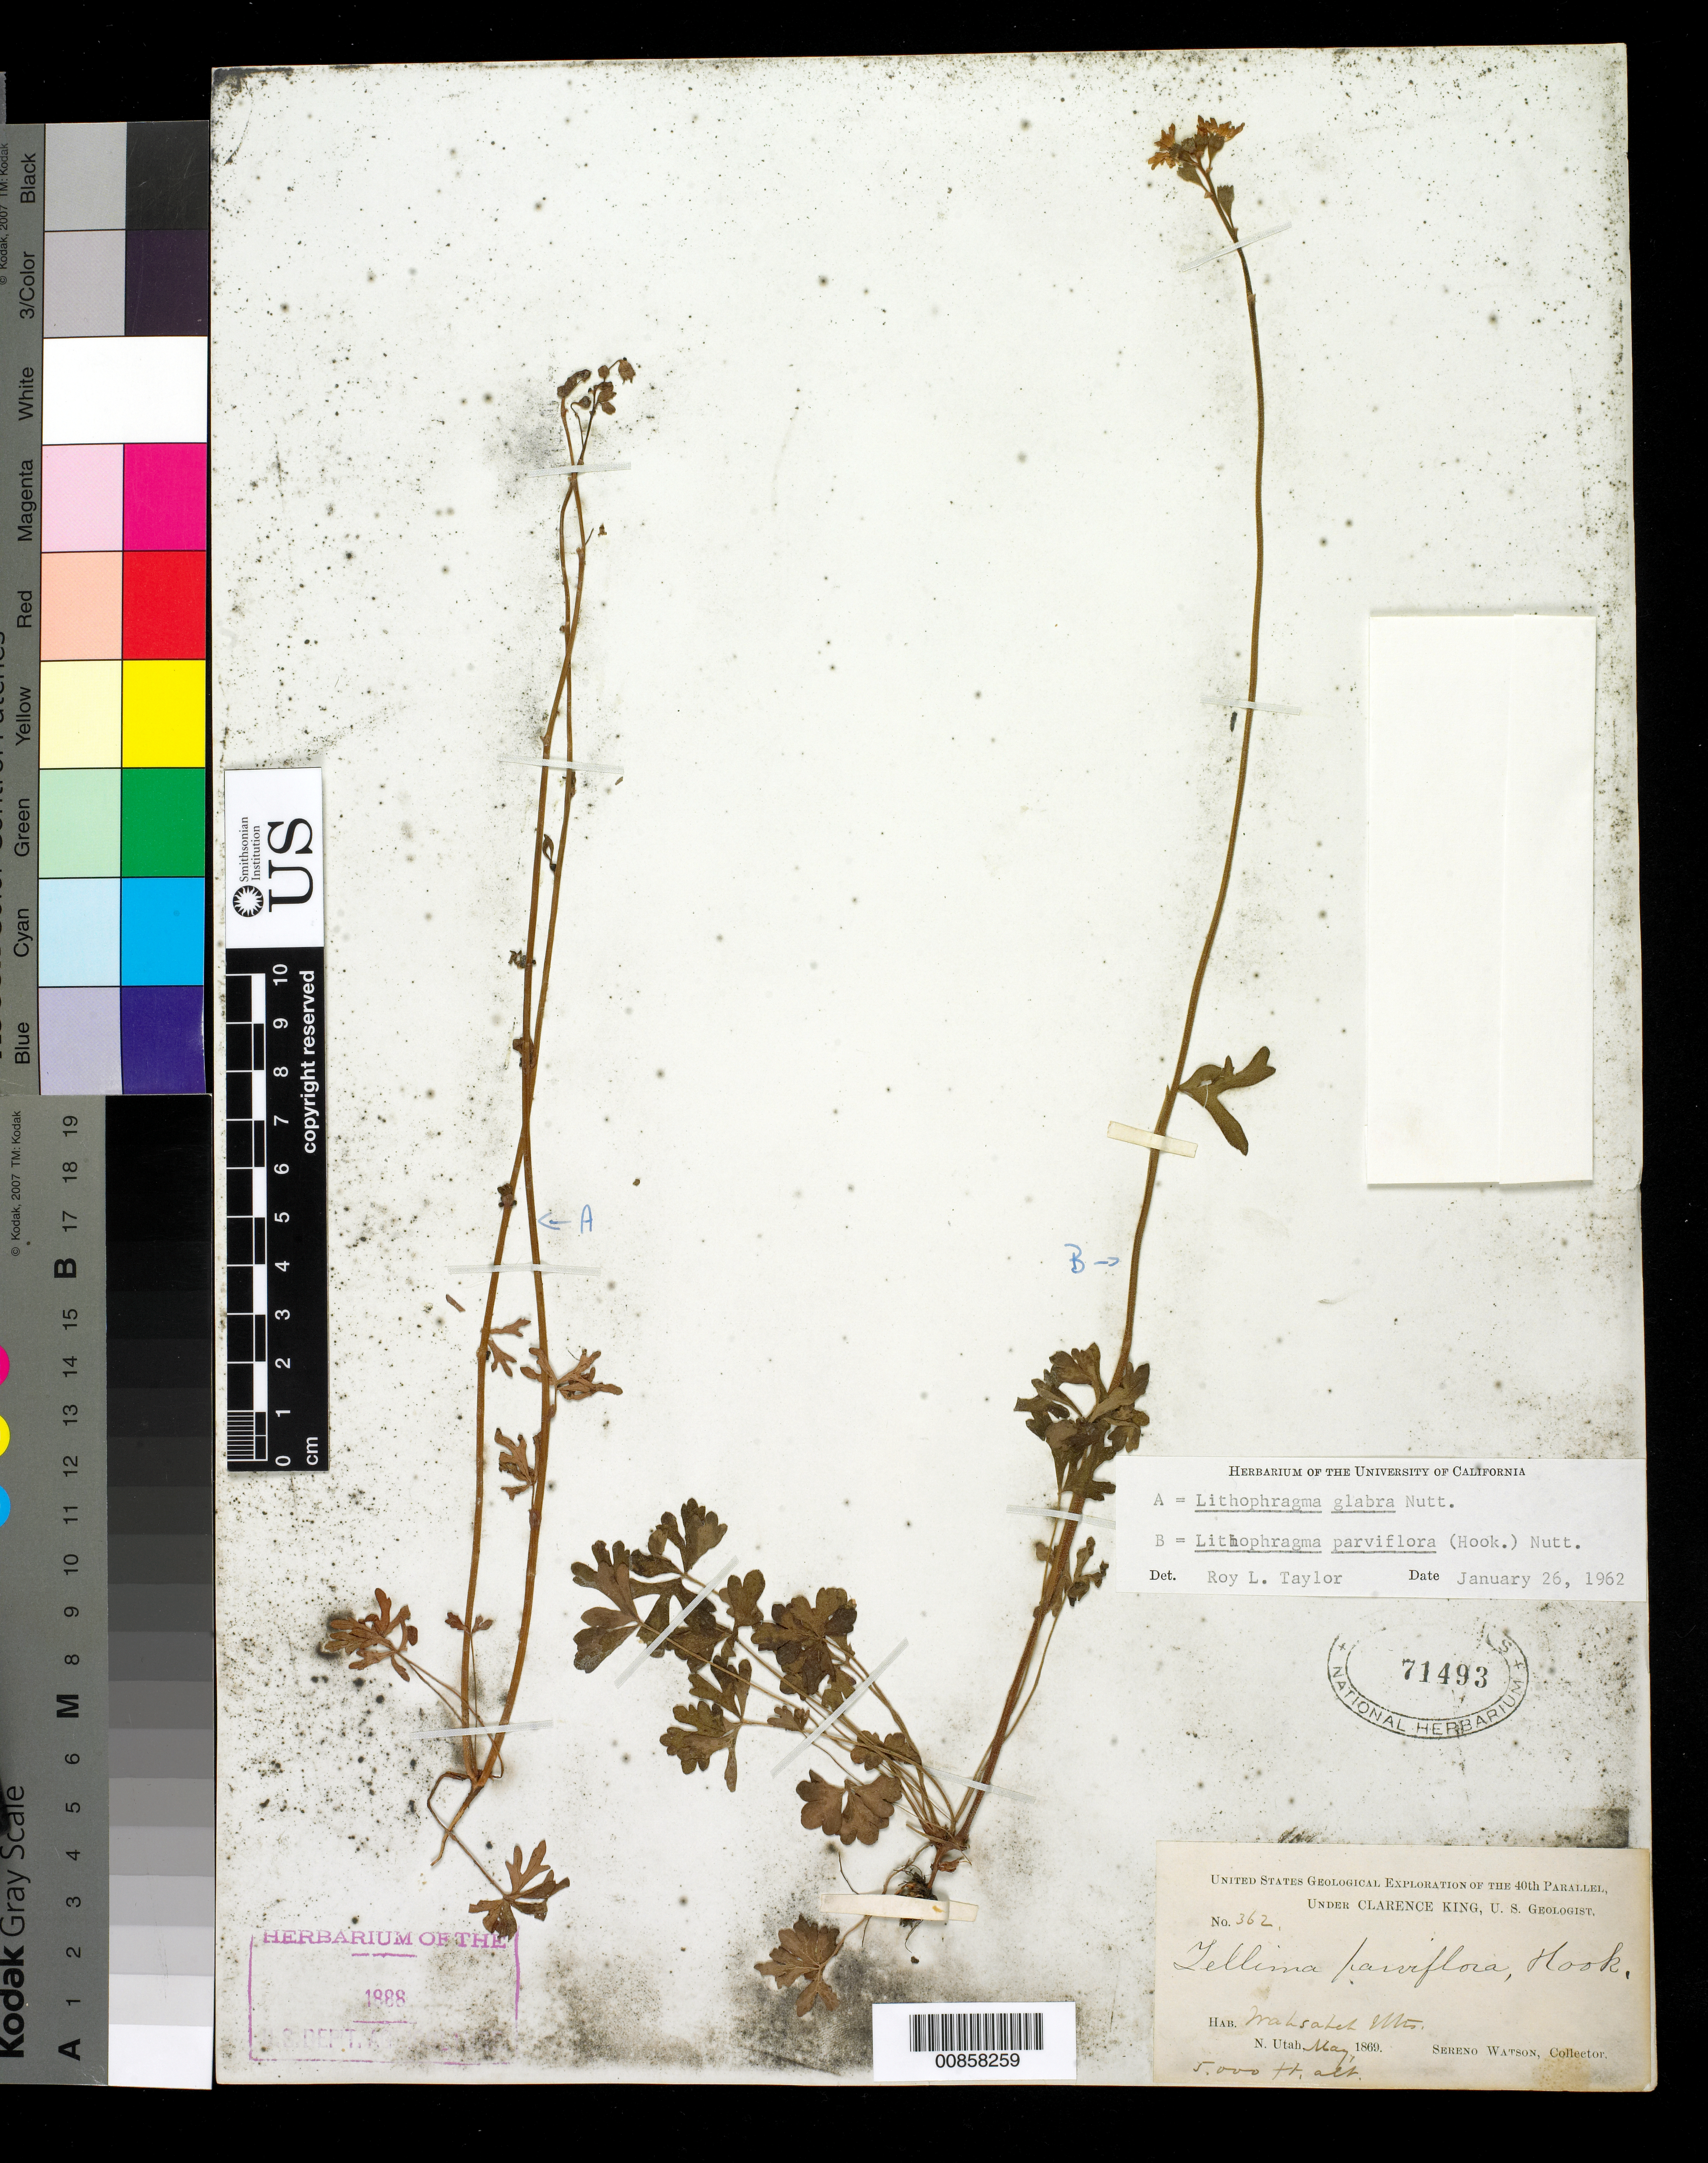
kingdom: Plantae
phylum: Tracheophyta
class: Magnoliopsida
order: Saxifragales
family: Saxifragaceae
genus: Lithophragma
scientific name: Lithophragma parviflorum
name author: (Hook.) Nutt.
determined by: Taylor, R. L.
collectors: S. Watson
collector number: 362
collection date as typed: May 1869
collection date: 1869-05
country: United States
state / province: Utah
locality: Wasatch Mts., N. Utah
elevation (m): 1524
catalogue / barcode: US 71493